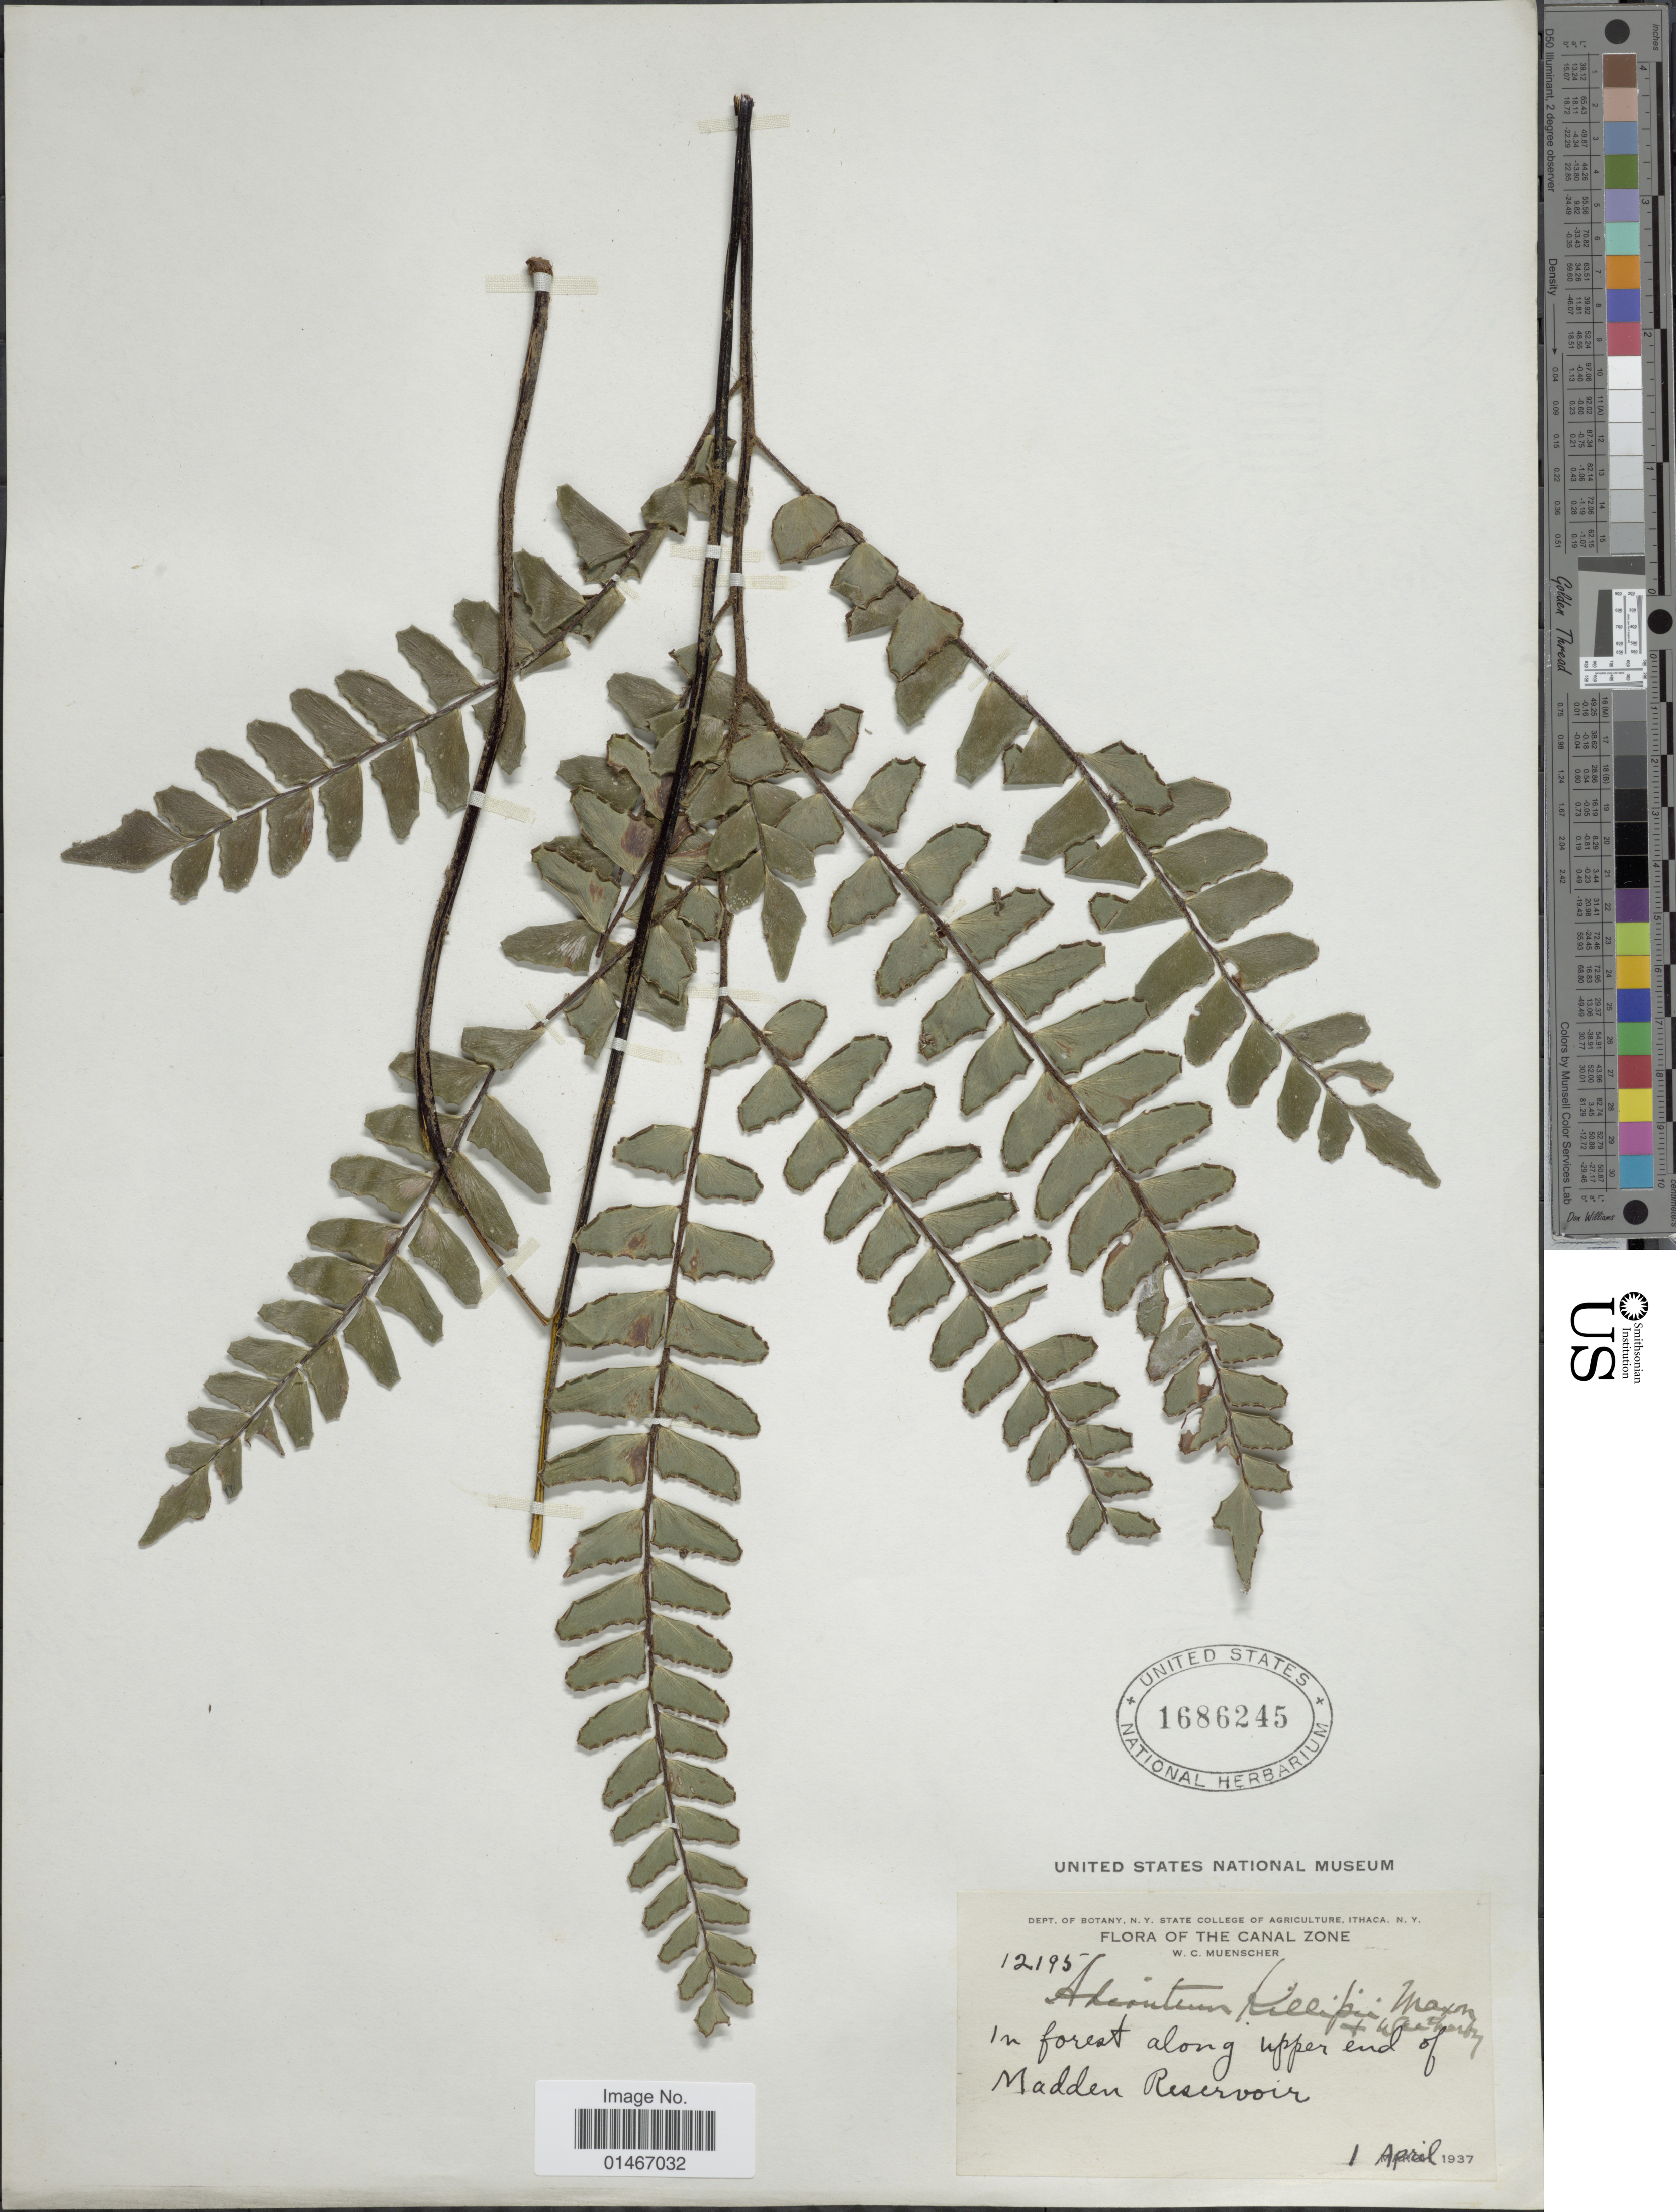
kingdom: Plantae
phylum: Tracheophyta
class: Polypodiopsida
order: Polypodiales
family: Pteridaceae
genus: Adiantum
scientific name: Adiantum killipii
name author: Maxon & Weath.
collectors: W. Muenscher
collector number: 12195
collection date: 1937-04-01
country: Panama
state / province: Colón / Panamá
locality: The Canal Zone. In forest along upper end of Madden Reservoir.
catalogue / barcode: US 1686245